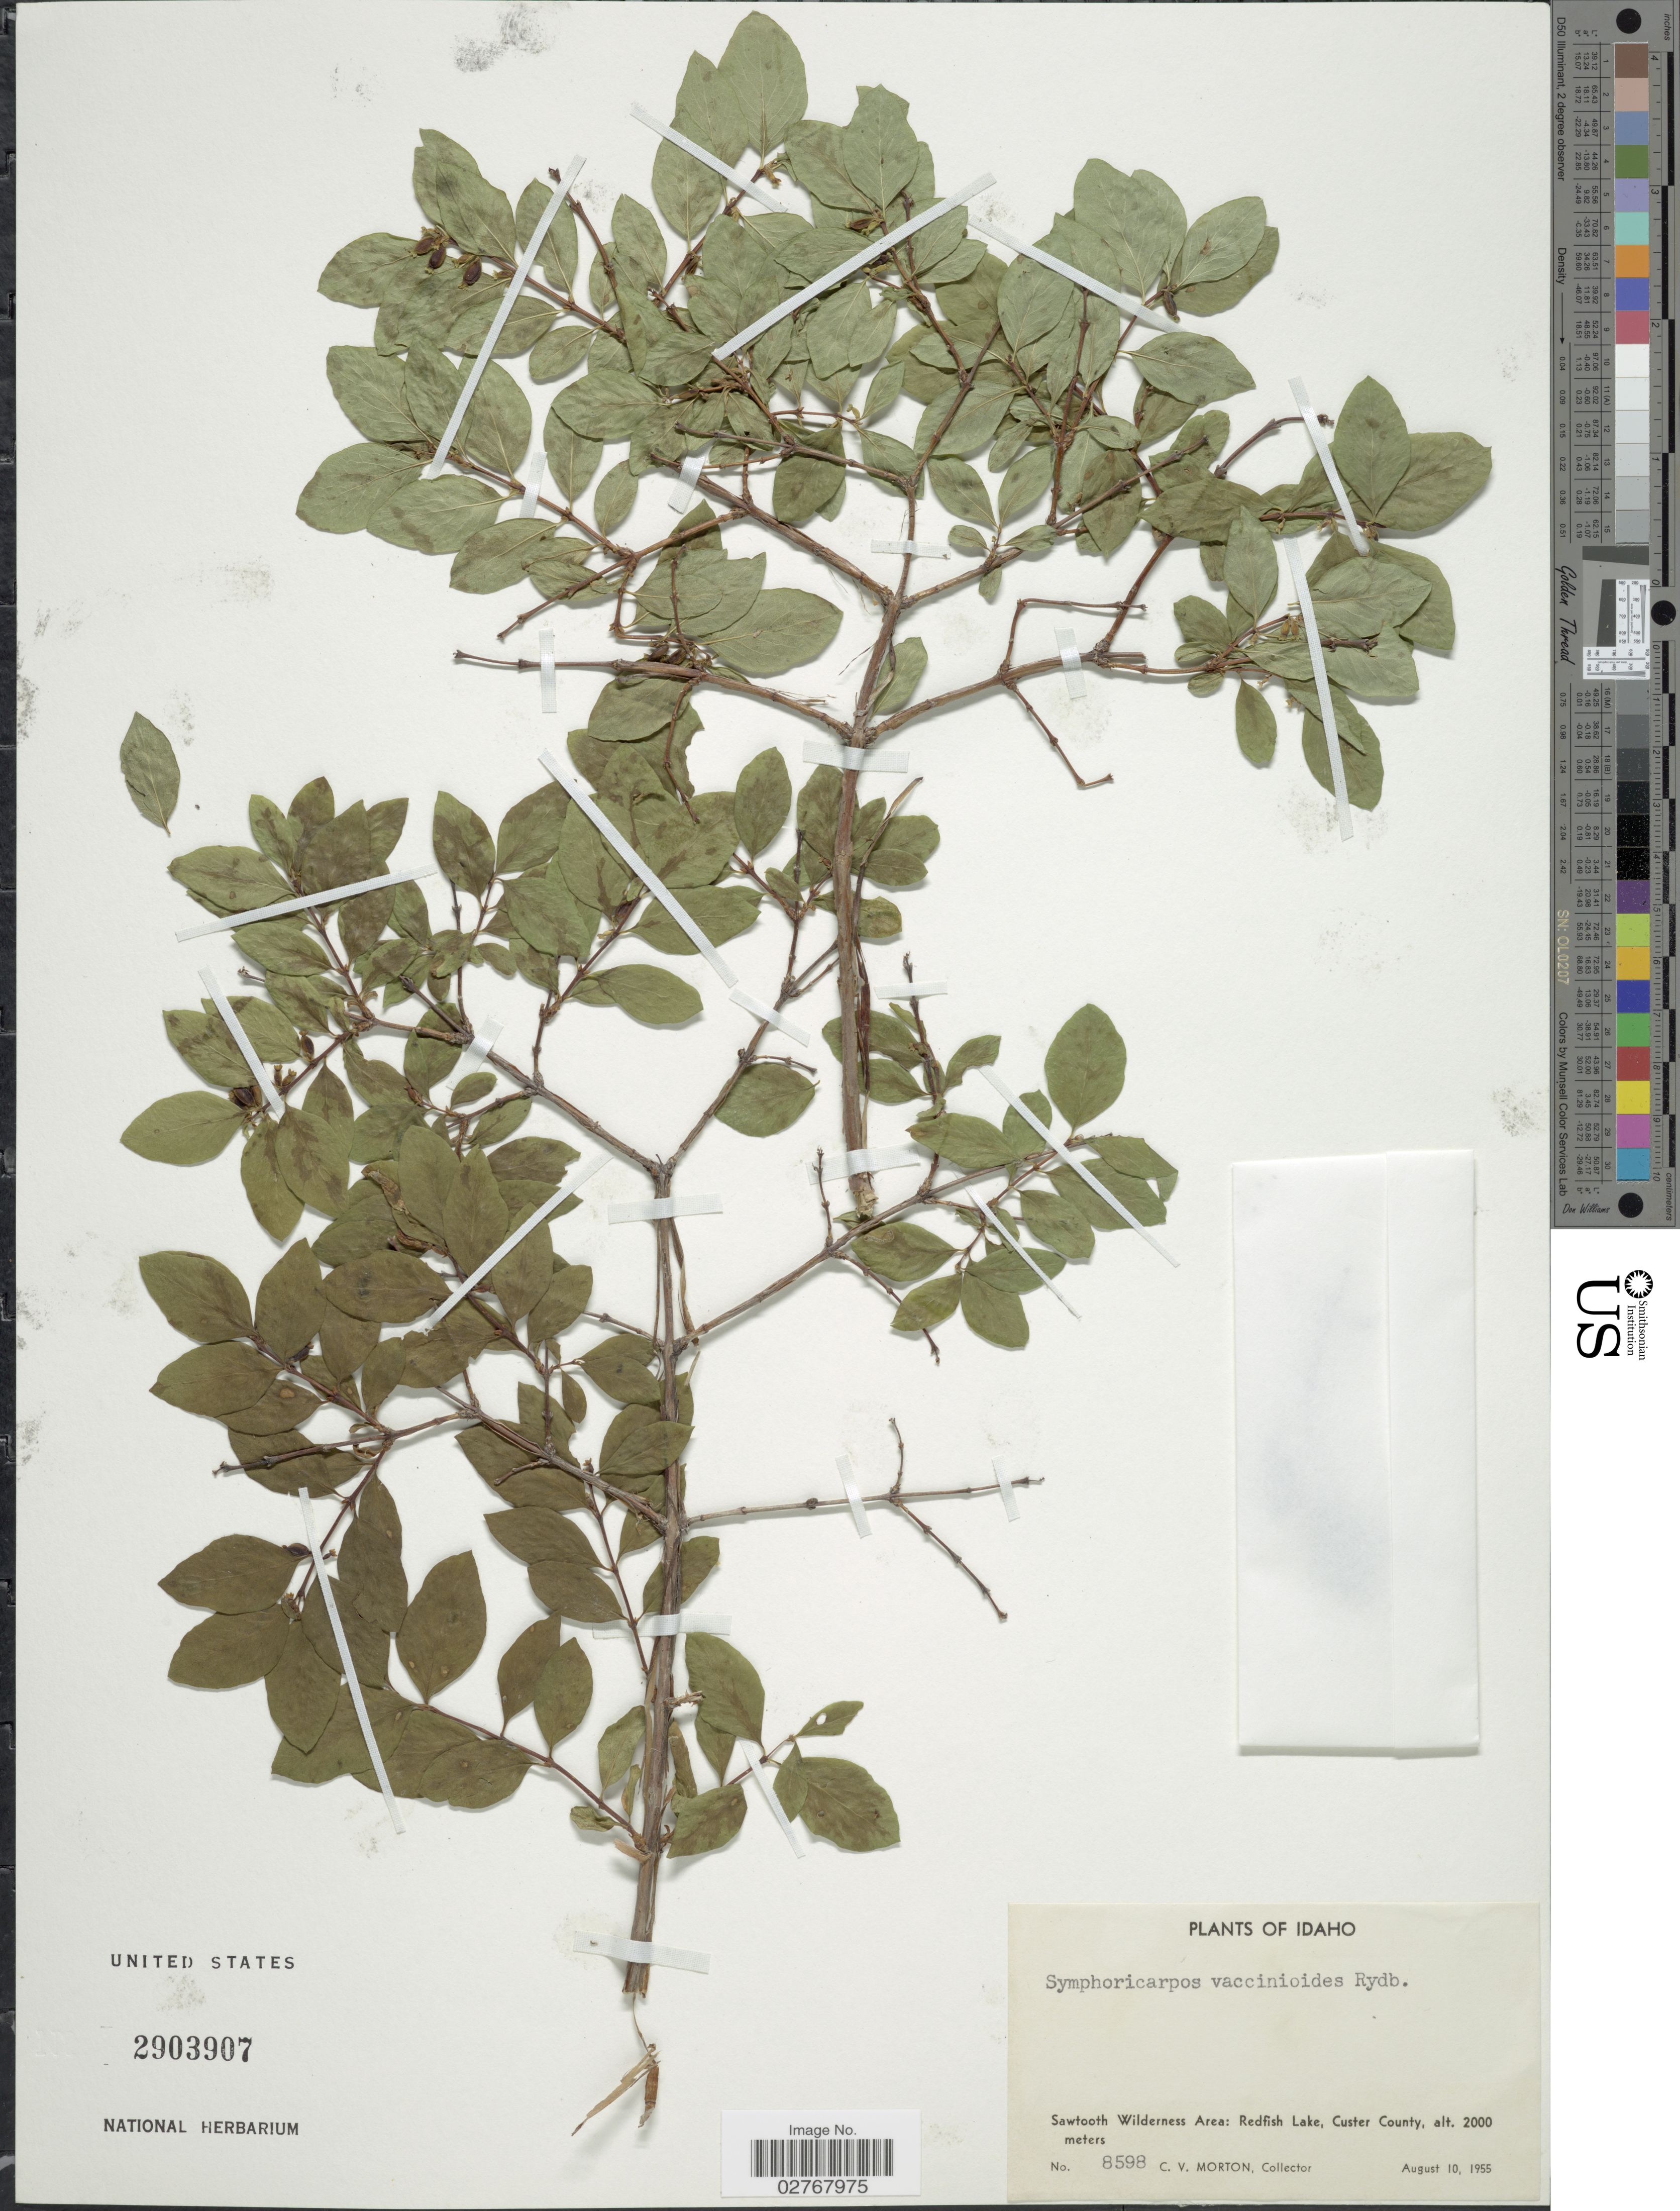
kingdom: Plantae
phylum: Tracheophyta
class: Magnoliopsida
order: Dipsacales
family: Caprifoliaceae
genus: Symphoricarpos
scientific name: Symphoricarpos vaccinioides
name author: Rydb.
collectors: C. V. Morton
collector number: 8598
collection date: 1955-08-10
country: United States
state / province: Idaho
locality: Sawtooth Wilderness Area: Redfish Lake, Custer County.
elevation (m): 2000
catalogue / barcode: US 2903907